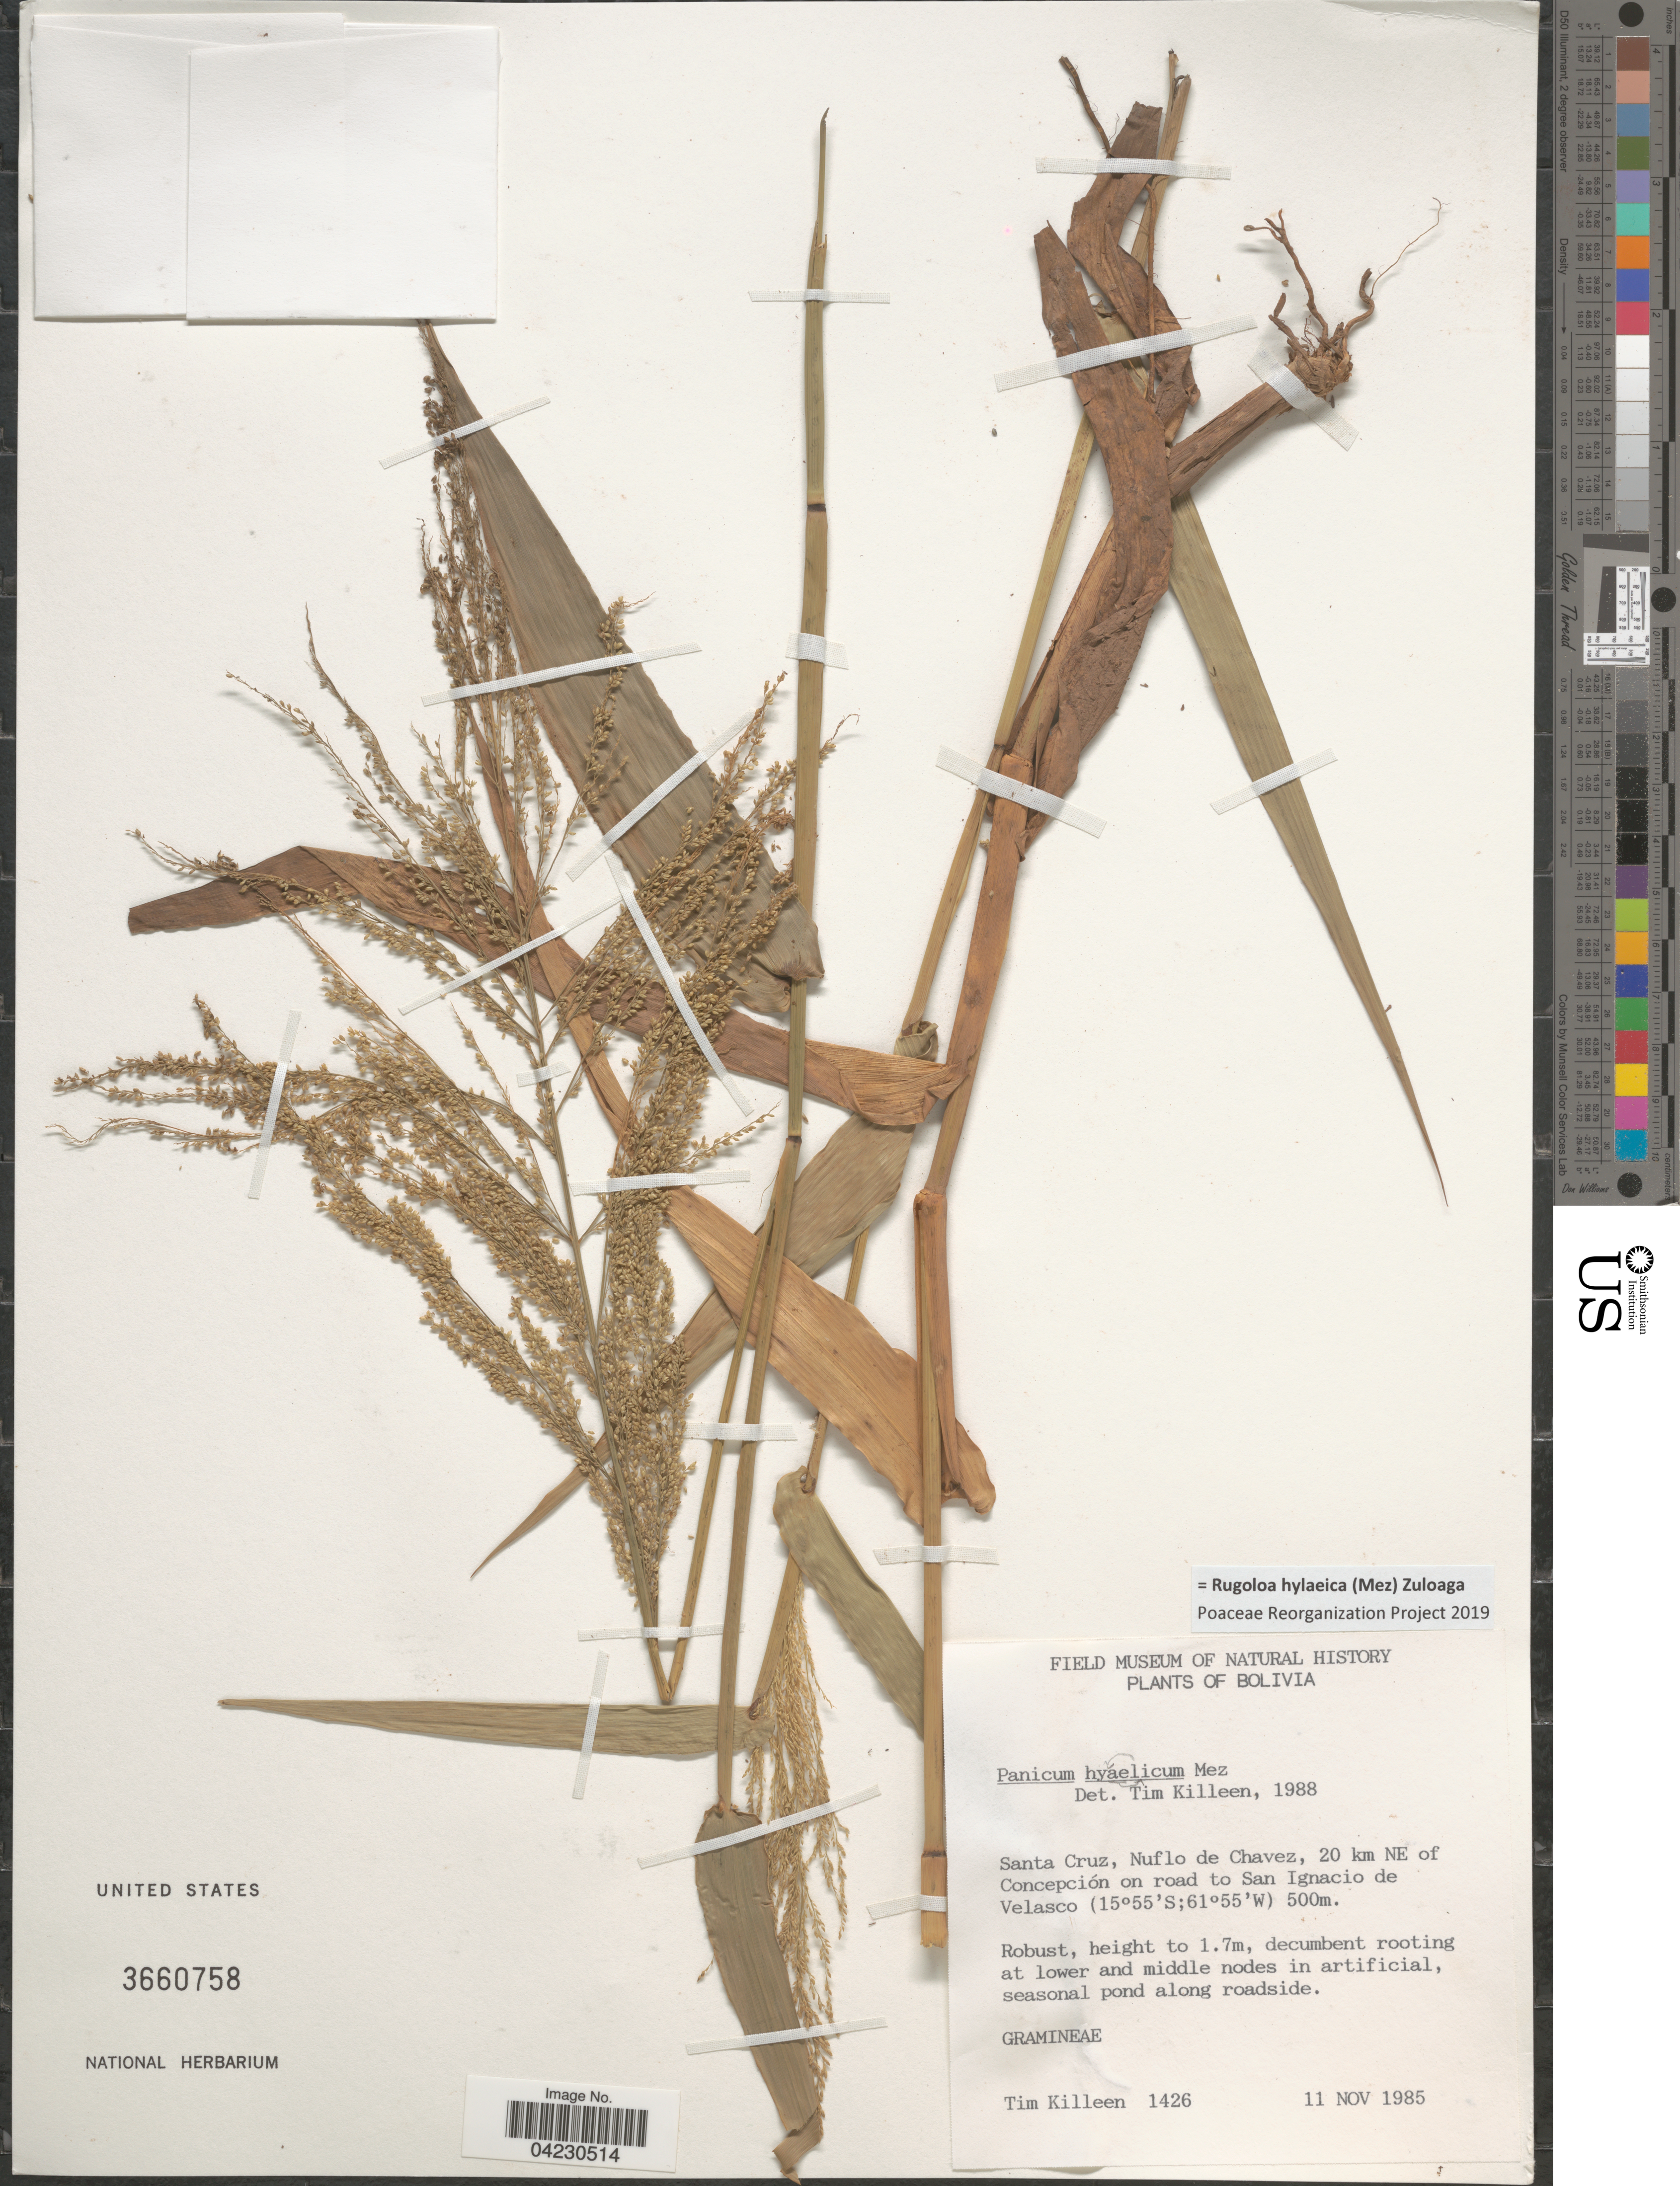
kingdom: Plantae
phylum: Tracheophyta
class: Liliopsida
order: Poales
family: Poaceae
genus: Rugoloa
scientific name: Rugoloa hylaeica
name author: (Mez) Zuloaga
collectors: T. J. Killeen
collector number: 1426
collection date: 1985-11-11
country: Bolivia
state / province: Santa Cruz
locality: Nuflo de Chavez, 20 km NE of Concepción on road to San Ignacio de Velasco.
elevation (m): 500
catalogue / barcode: US 3660758